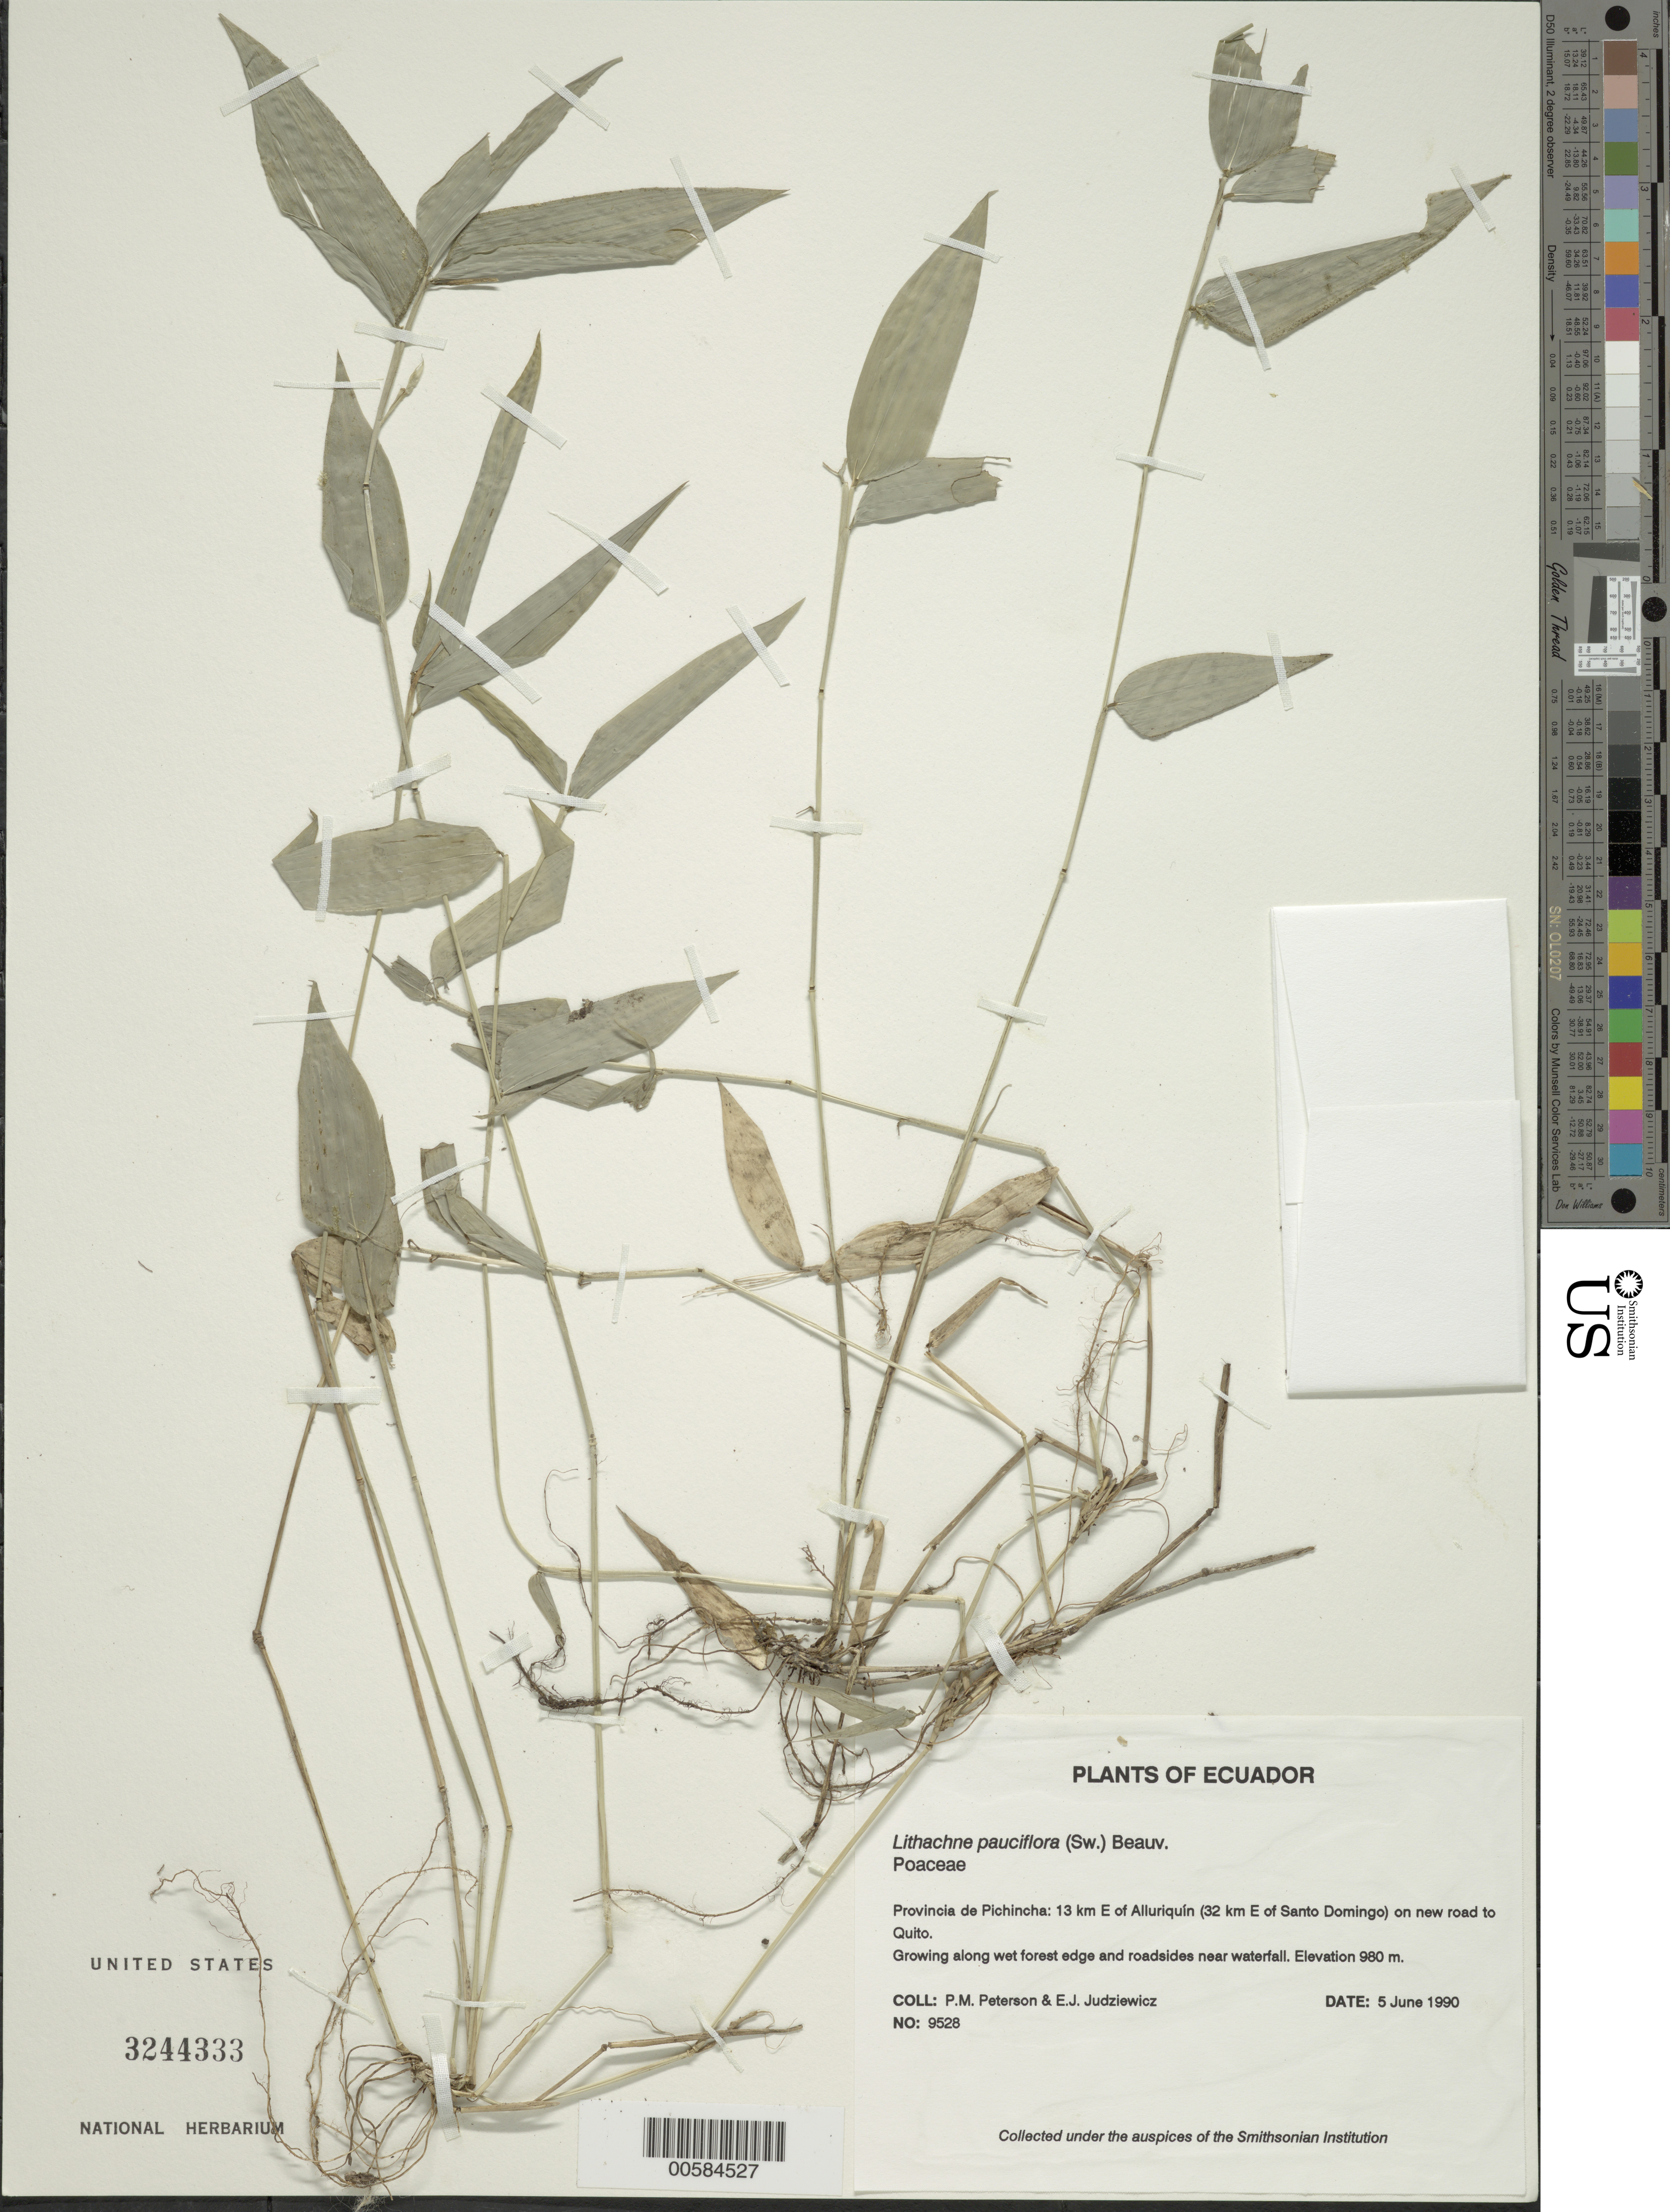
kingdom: Plantae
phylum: Tracheophyta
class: Liliopsida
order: Poales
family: Poaceae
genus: Lithachne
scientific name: Lithachne pauciflora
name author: (Sw.) P. Beauv.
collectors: P. M. Peterson & E. J. Judziewicz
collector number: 09528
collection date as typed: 05 Jun 1990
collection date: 1990-06-05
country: Ecuador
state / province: Pichincha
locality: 13 km E of Alluriquín (32 km E of Santo Domingo) on new road to Quito.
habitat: Growing along wet forest edge and roadsides near waterfall.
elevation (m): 980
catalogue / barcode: US 3244333